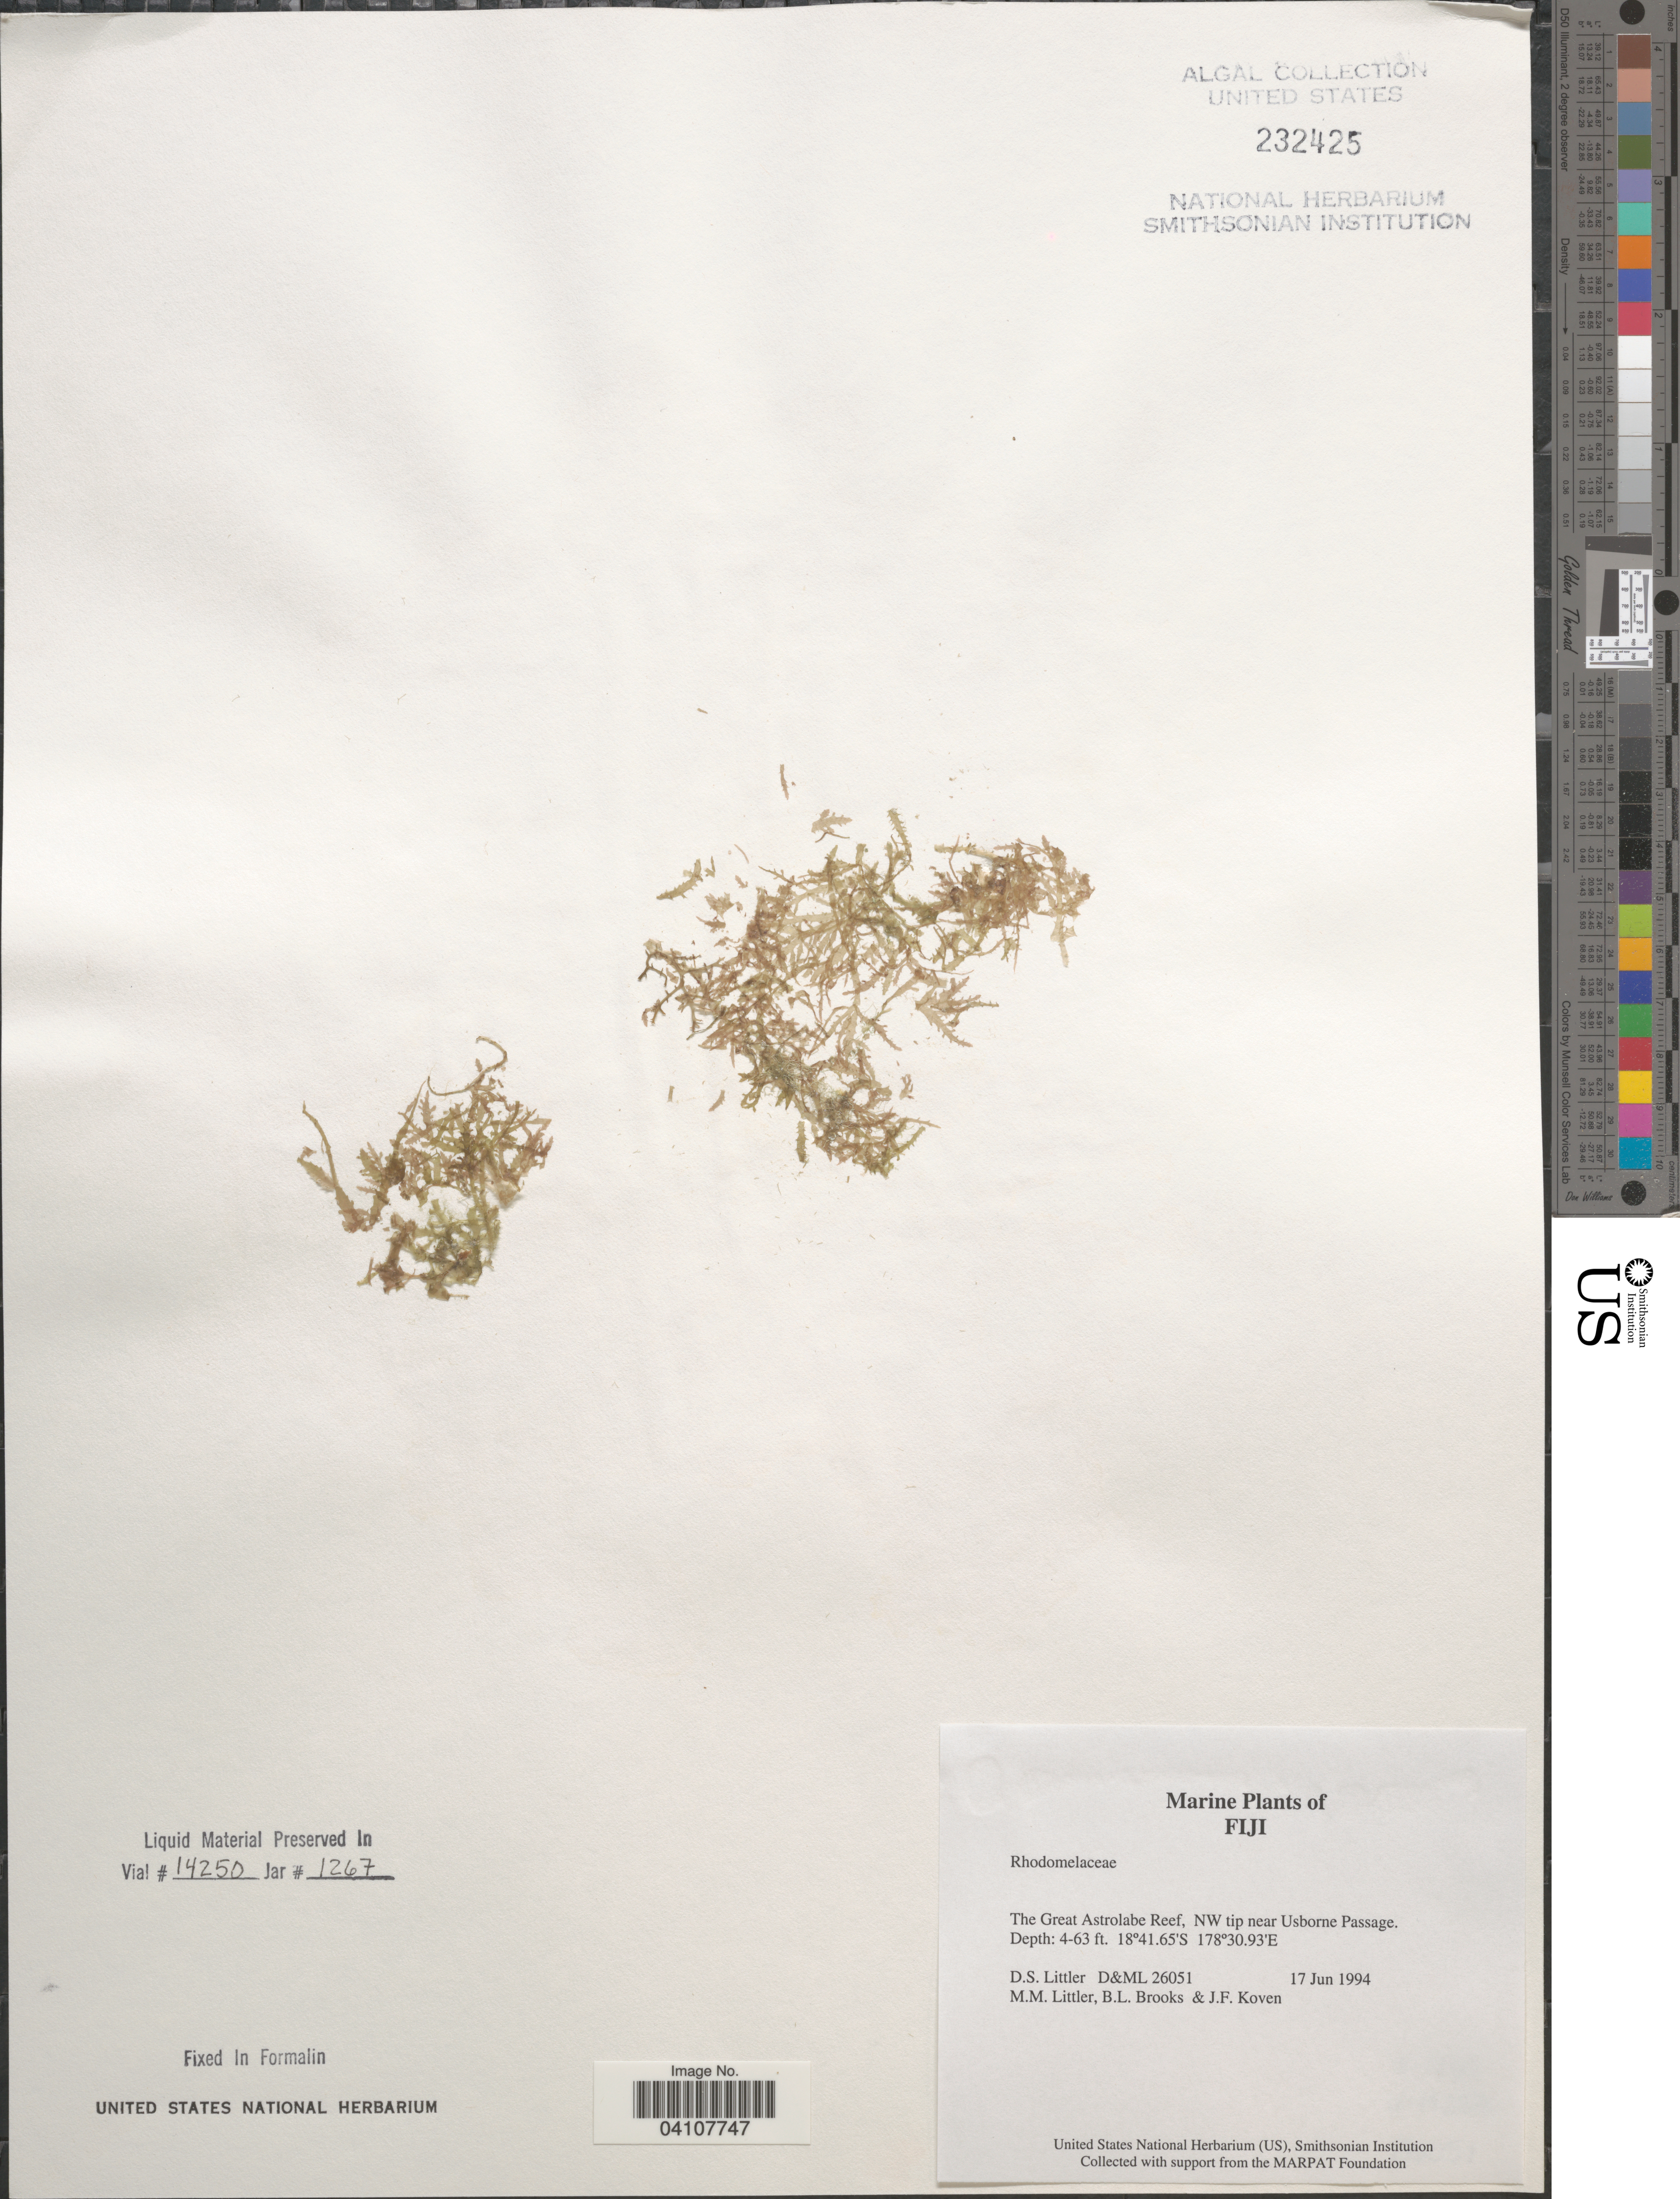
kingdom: Plantae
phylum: Rhodophyta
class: Florideophyceae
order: Ceramiales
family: Rhodomelaceae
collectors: D. S. Littler, B. Brooks & J. Koven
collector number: D&ML26051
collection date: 1994-06-17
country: Fiji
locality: The Great Astrolabe Reef, NW tip near Usborne Passage.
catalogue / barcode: US 232425